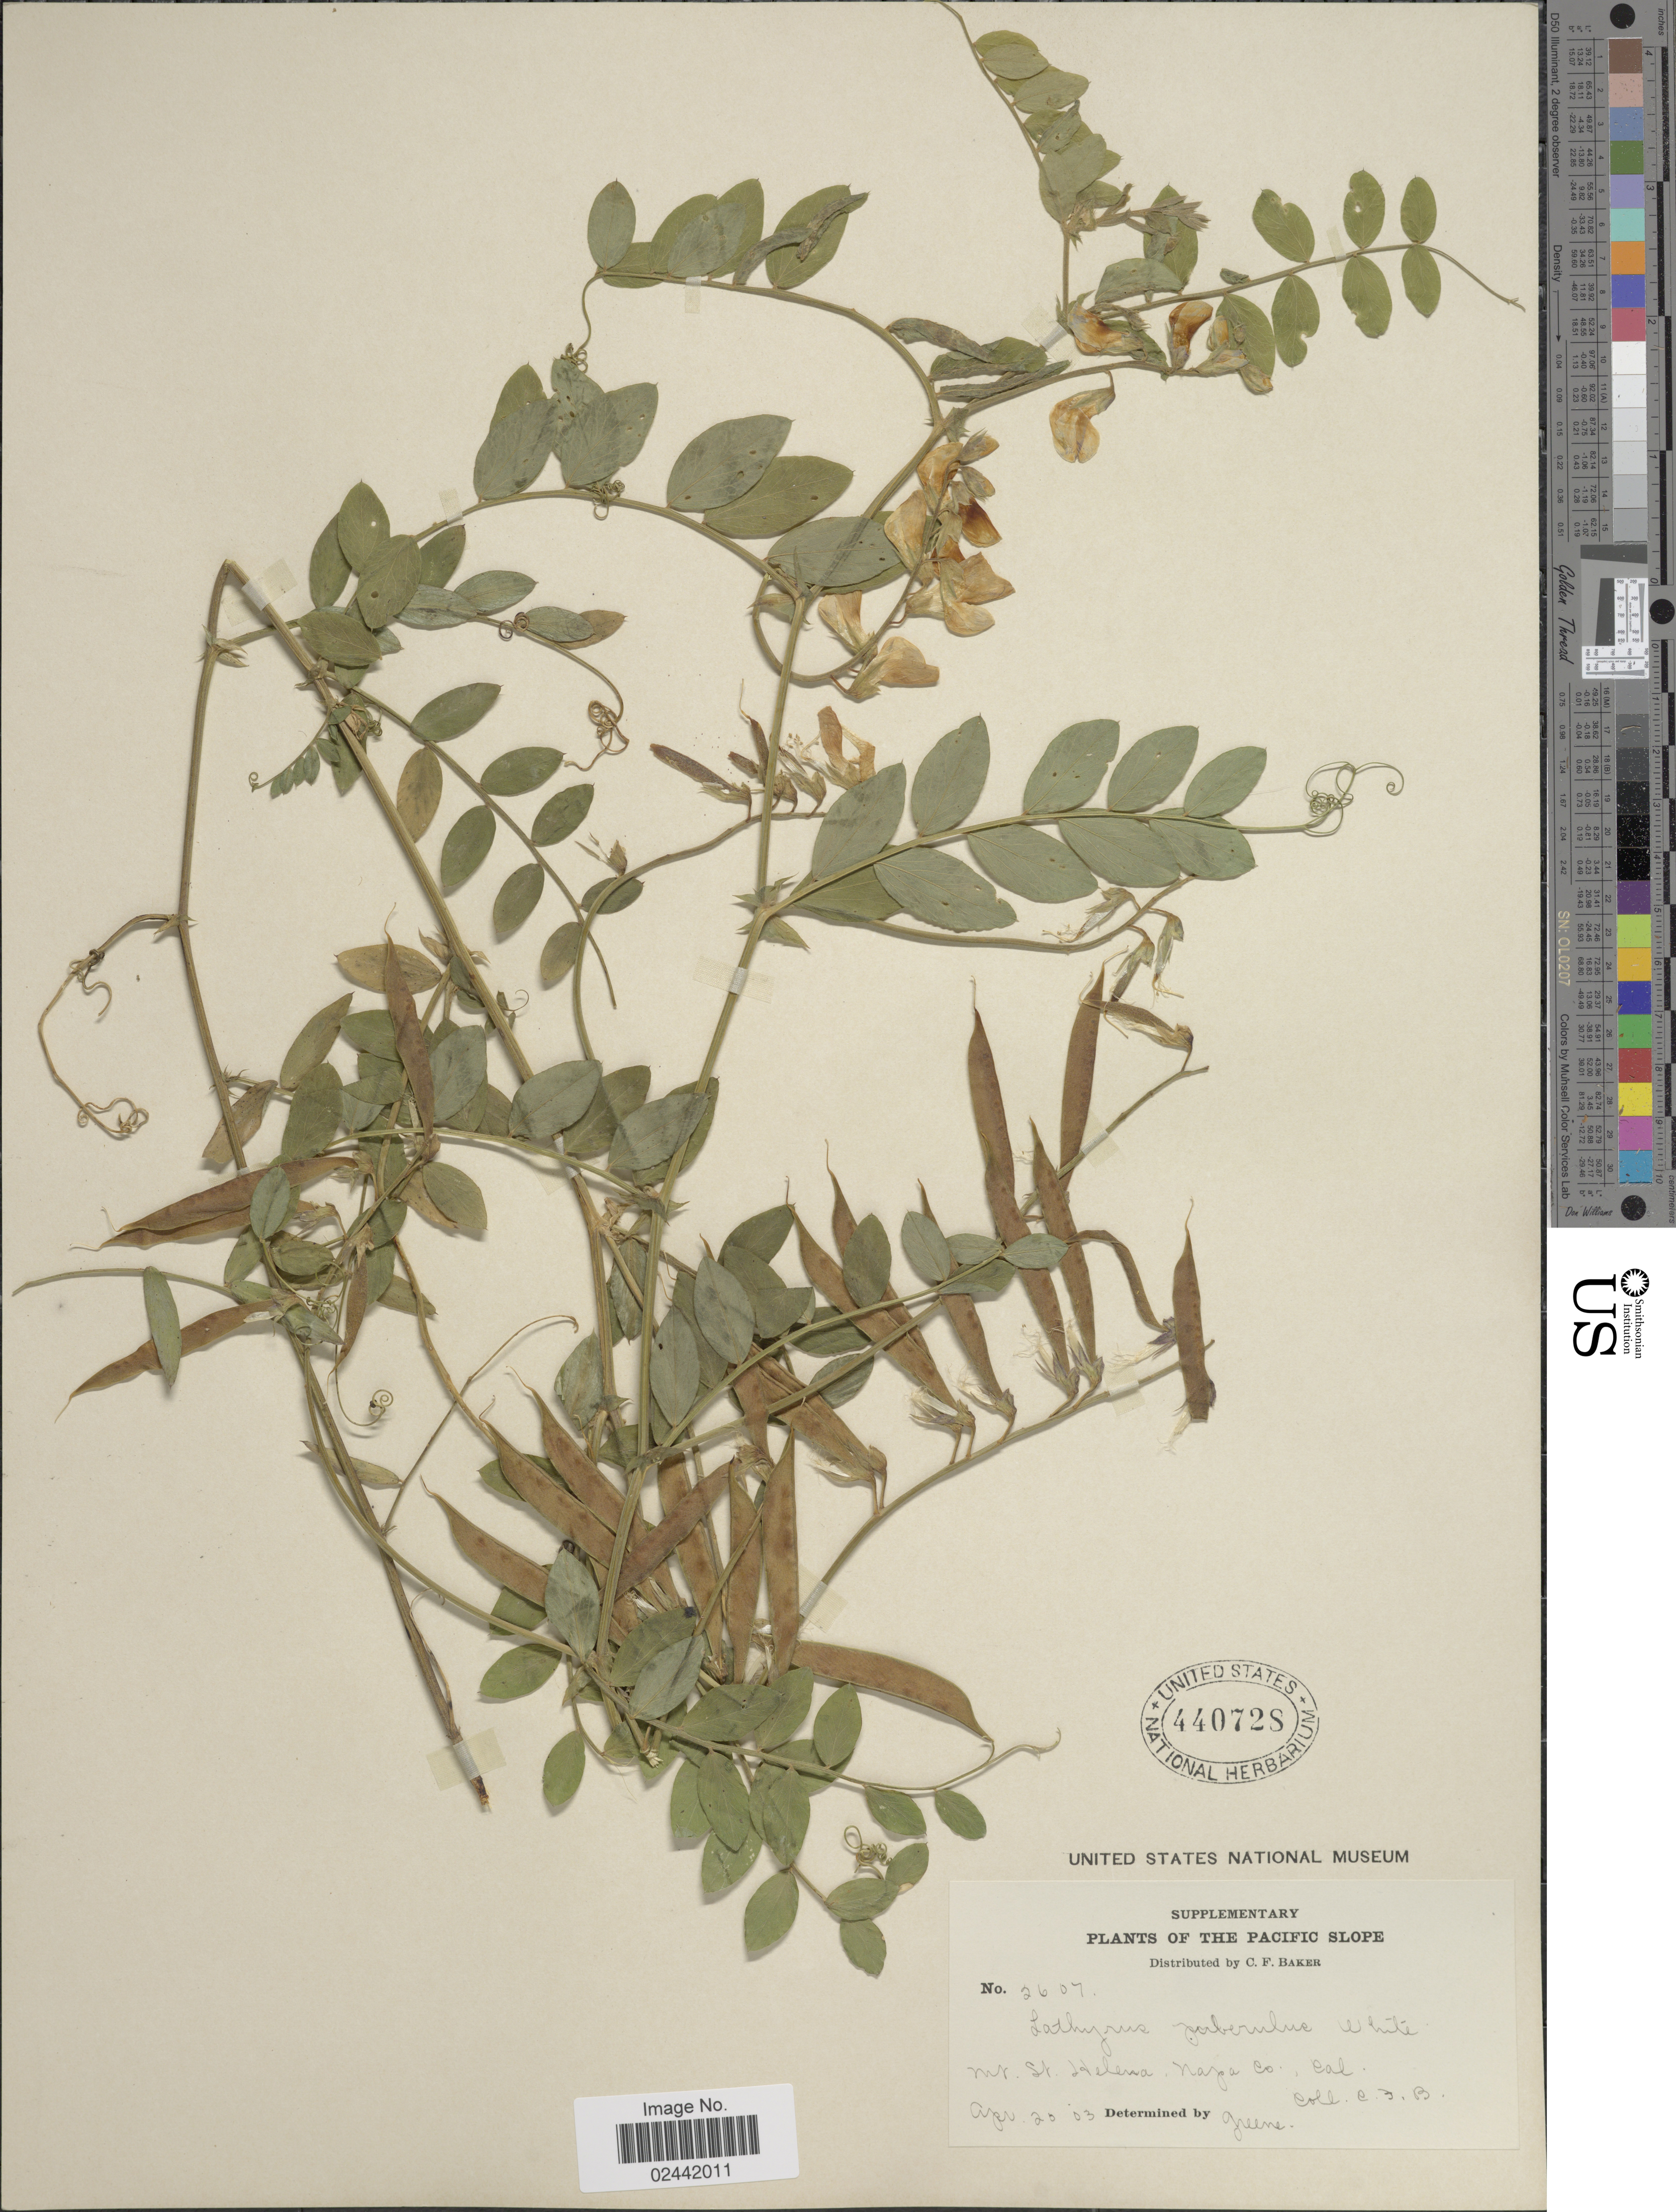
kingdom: Plantae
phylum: Tracheophyta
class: Magnoliopsida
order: Fabales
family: Fabaceae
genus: Lathyrus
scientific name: Lathyrus violaceus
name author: Greene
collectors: C. F. Baker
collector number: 2607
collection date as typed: Transcribed d/m/y: 25/4/3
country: United States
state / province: California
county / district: Napa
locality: Pacific Slope. Mt. St. Helena. Napa Co., Cal.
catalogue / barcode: US 440728